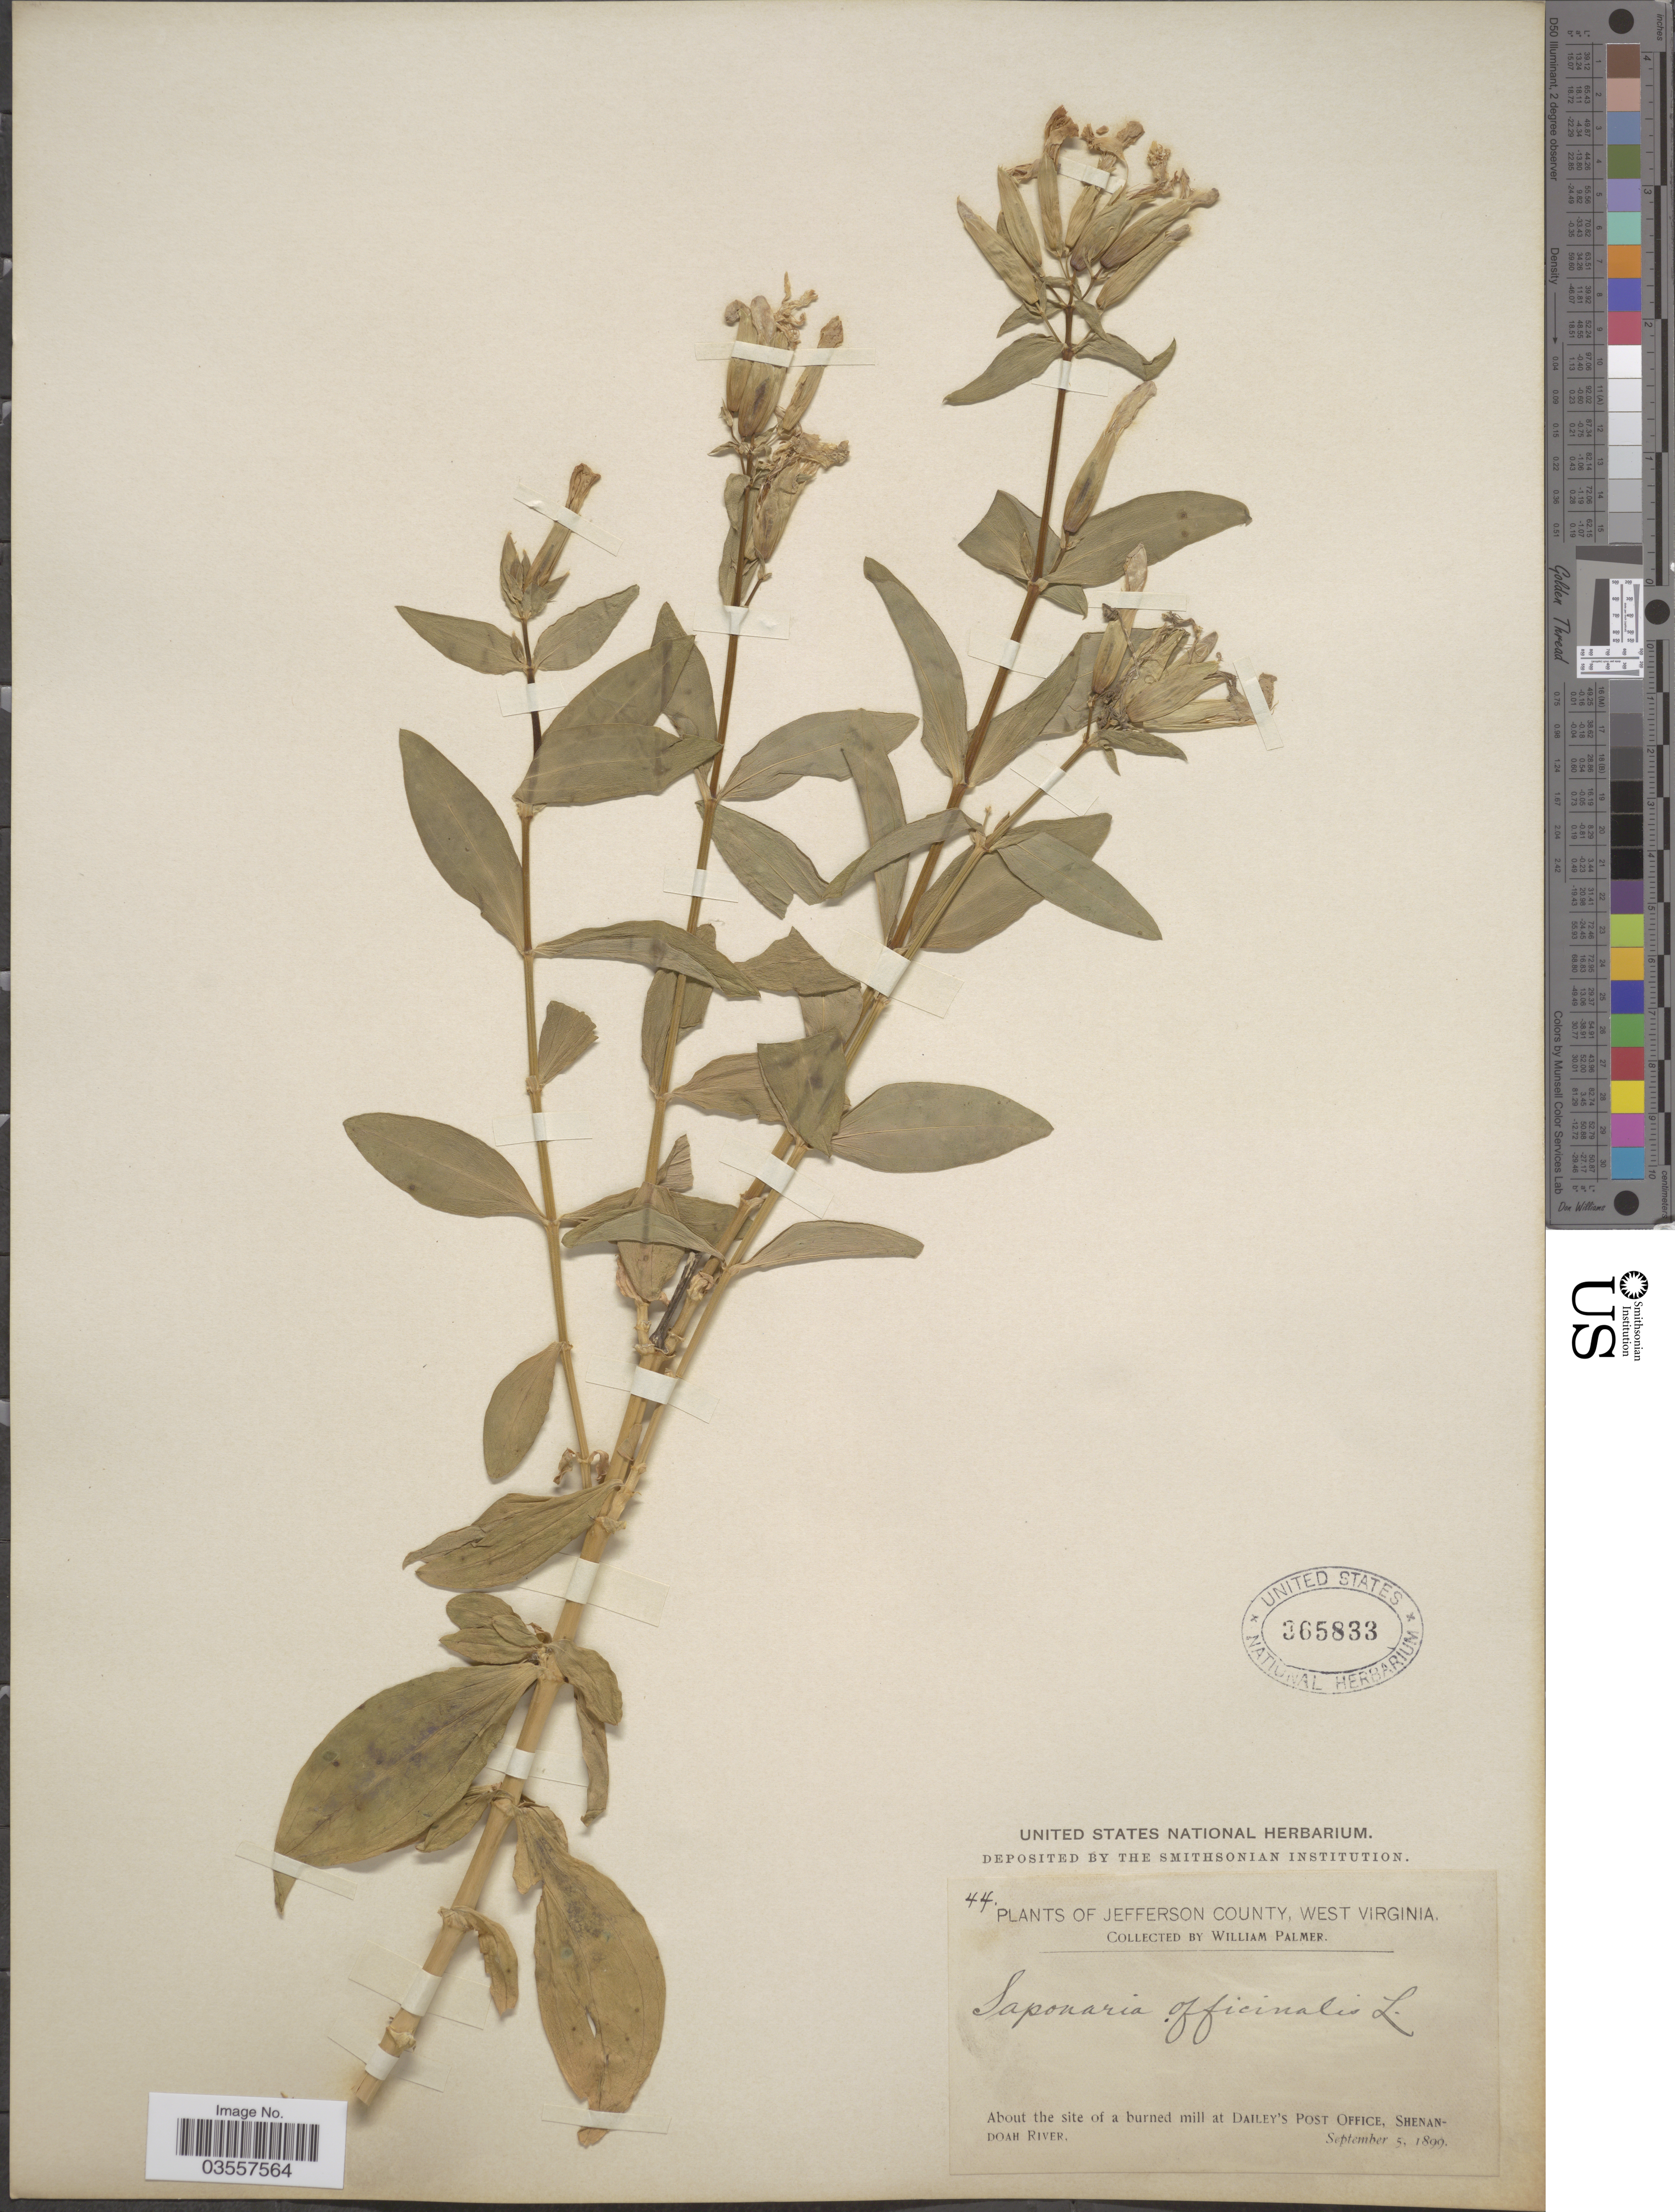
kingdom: Plantae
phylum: Tracheophyta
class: Magnoliopsida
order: Caryophyllales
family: Caryophyllaceae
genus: Saponaria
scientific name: Saponaria officinalis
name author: L.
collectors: W. Palmer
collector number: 44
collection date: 1899-09-05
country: United States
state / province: West Virginia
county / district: Jefferson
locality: Jefferson County. About the site of a burned mill at Dailey's Post Office, Shenandoah River.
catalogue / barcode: US 365833